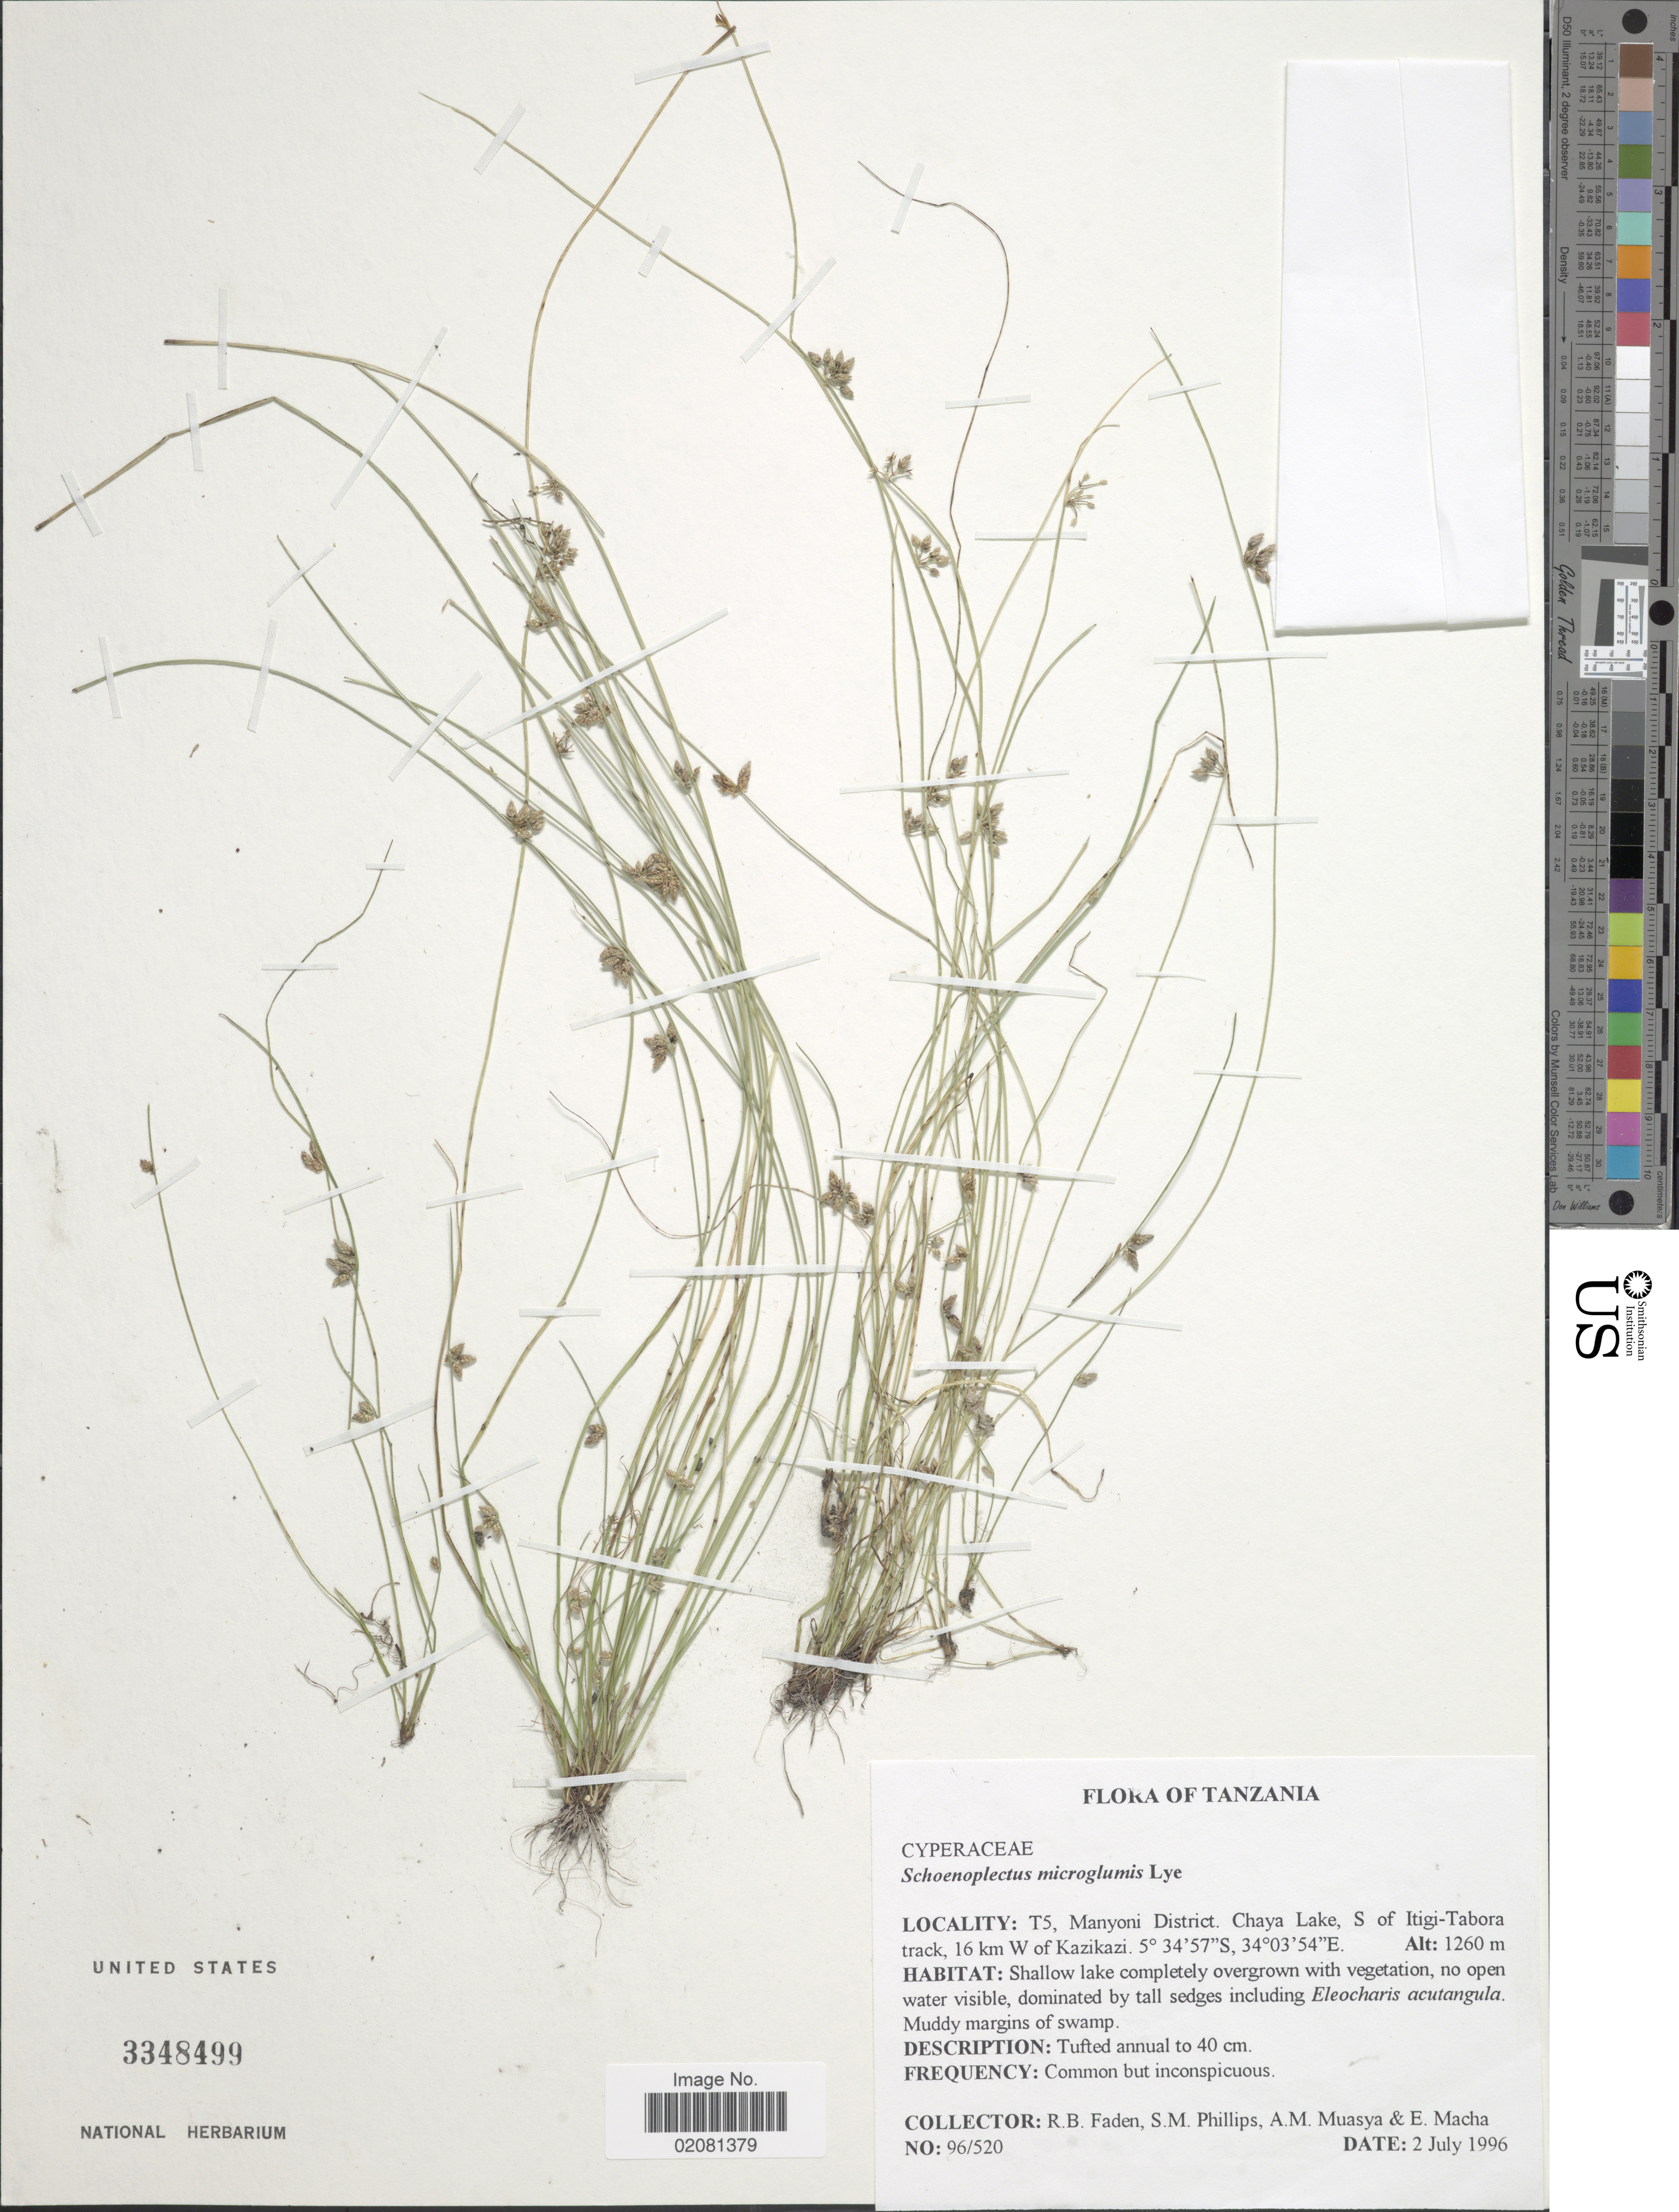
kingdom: Plantae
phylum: Tracheophyta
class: Liliopsida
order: Poales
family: Cyperaceae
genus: Schoenoplectus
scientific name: Schoenoplectus microglumis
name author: Lye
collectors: R. B. Faden, S. M. Phillips, A. Muasya & E. Macha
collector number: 96/520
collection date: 1996-07-02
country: Tanzania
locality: T5, Manyoni District. Chaya Lake, S of Itiga-Tabora track, 16 km W of Kazikazi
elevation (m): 1260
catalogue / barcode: US 3348499